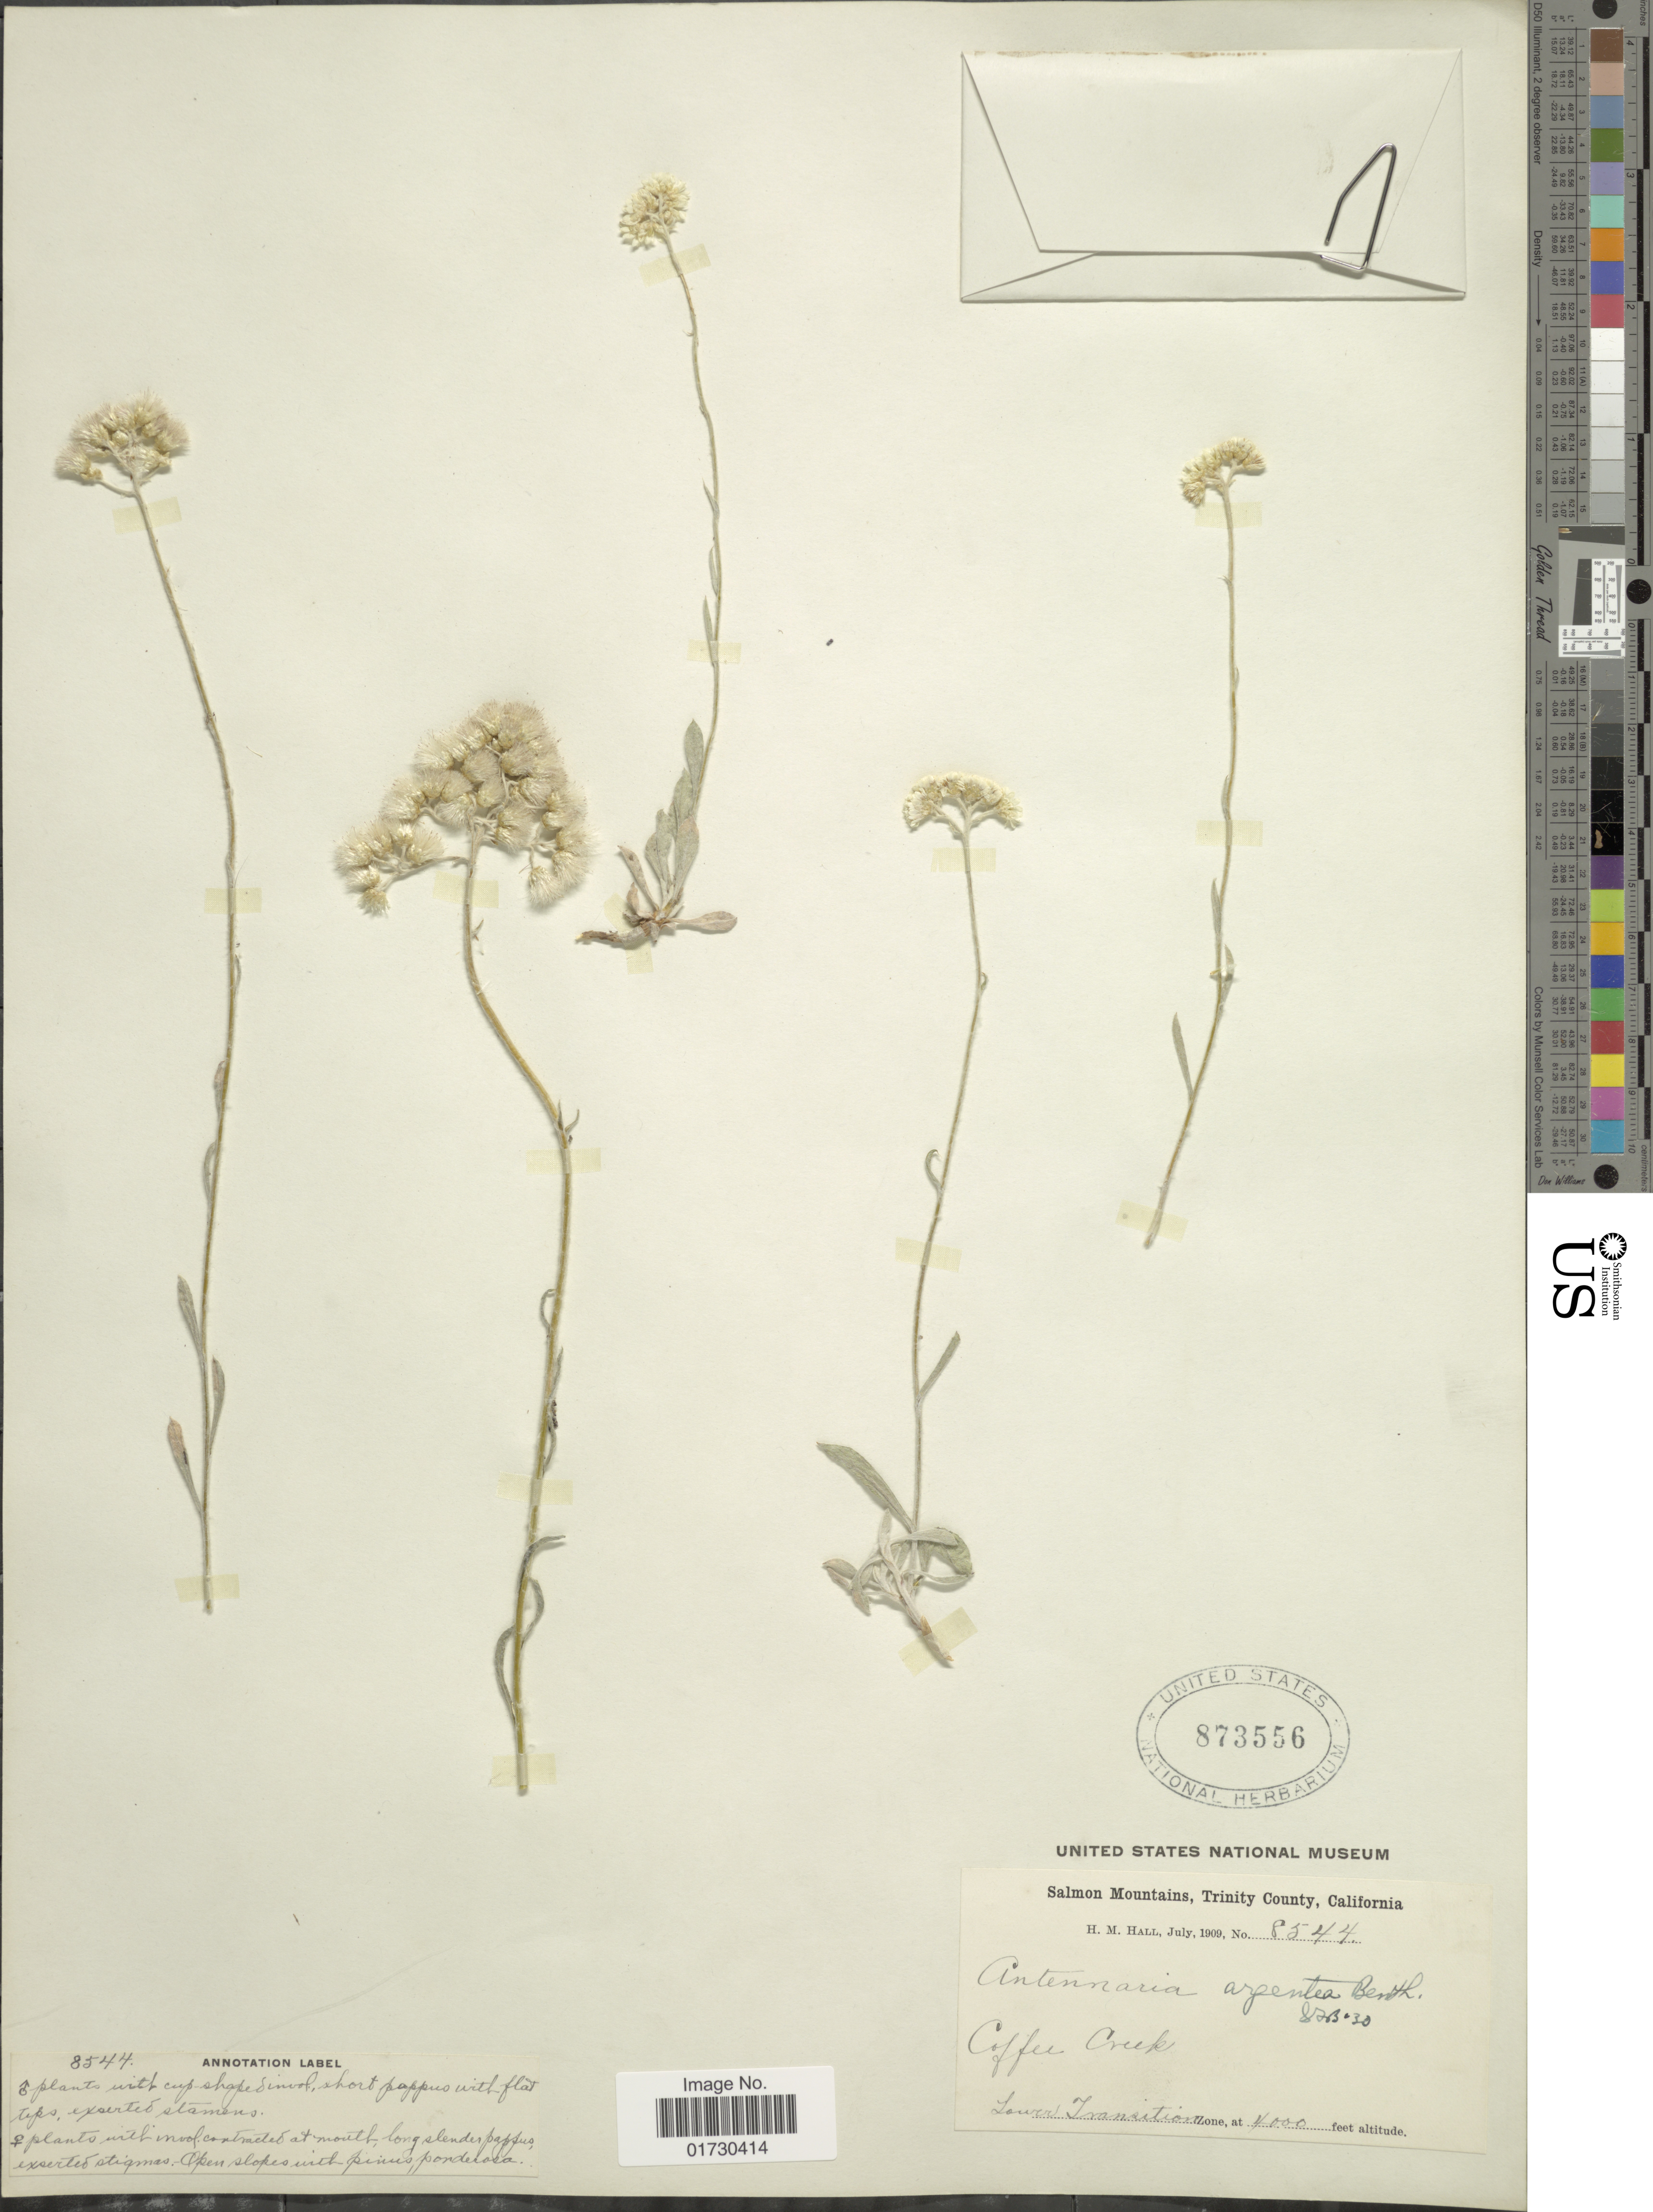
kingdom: Plantae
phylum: Tracheophyta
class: Magnoliopsida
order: Asterales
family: Asteraceae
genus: Antennaria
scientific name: Antennaria argentea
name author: Benth.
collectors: H. M. Hall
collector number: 8544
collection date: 1909-07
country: United States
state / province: California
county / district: Trinity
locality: Salmon Moutains, Trinity County, Coffee Creek, Laura Transition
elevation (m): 1219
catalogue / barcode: US 873556